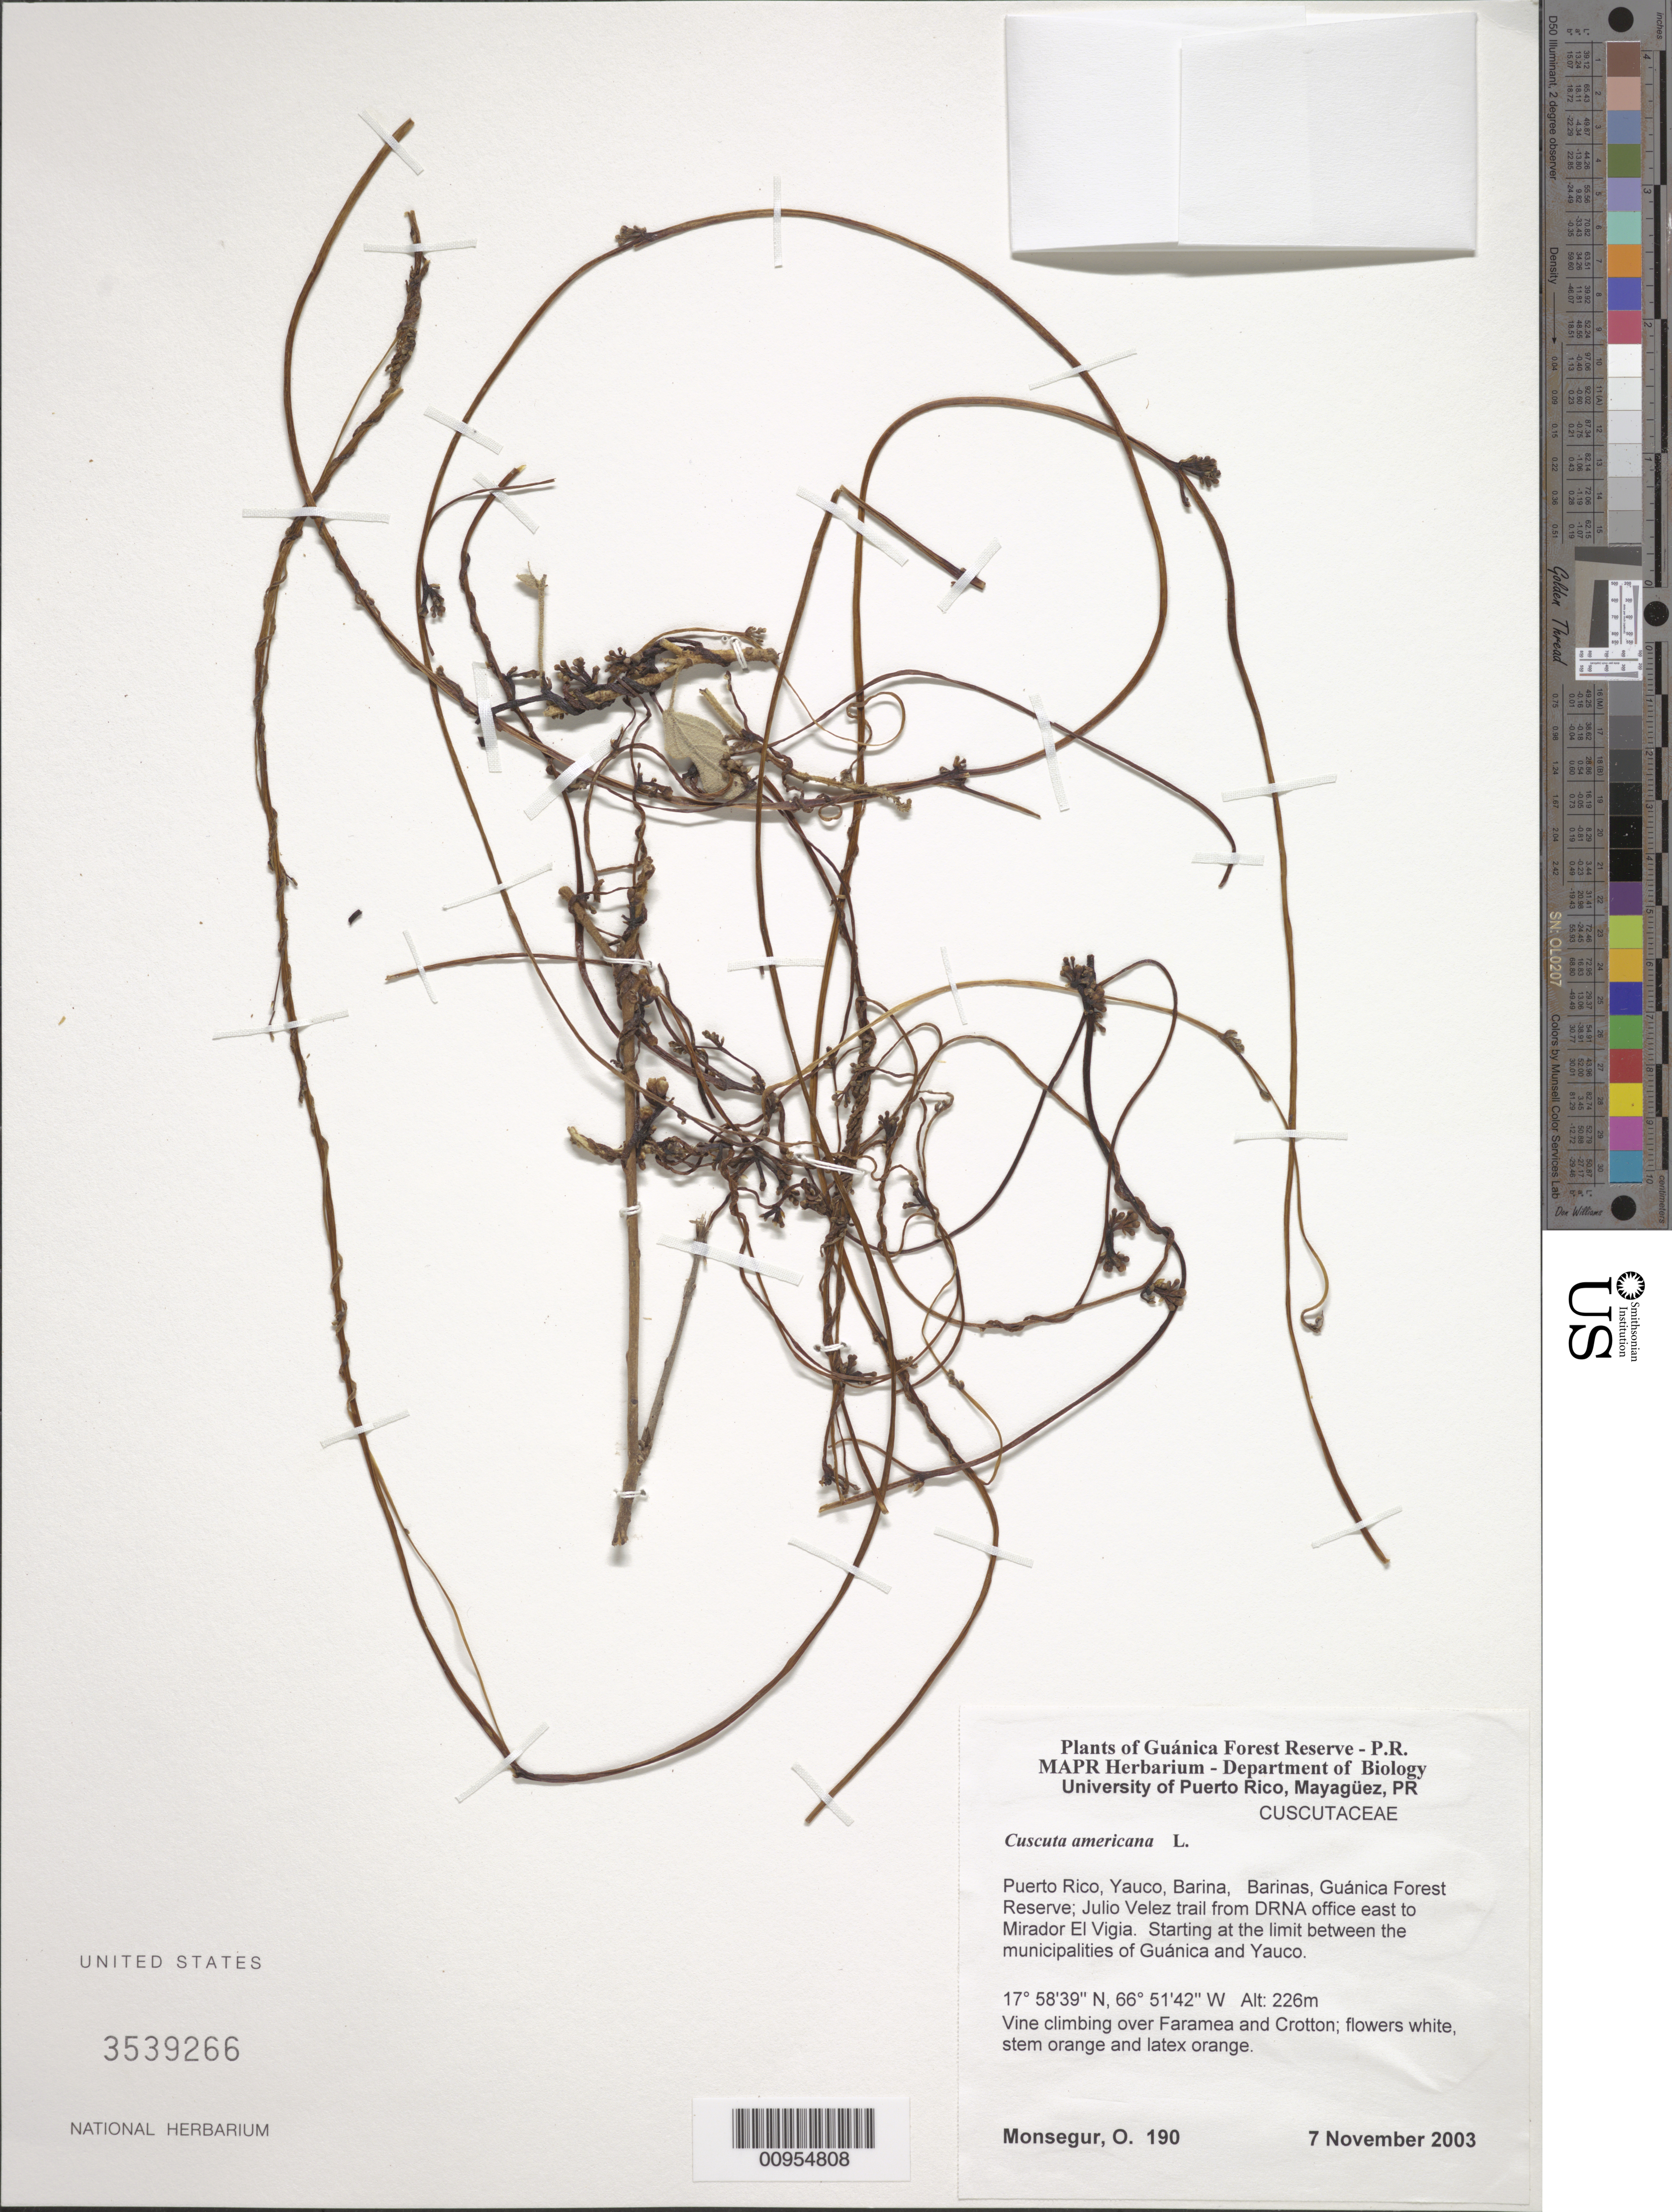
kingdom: Plantae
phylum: Tracheophyta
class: Magnoliopsida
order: Solanales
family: Convolvulaceae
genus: Cuscuta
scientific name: Cuscuta americana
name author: L.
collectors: O. Monsegur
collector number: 190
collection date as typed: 07 Nov 2003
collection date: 2003-11-07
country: Puerto Rico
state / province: Yauco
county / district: Barina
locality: Guánica Forest Reserve; Barinas, Julio Vélez trail from DRNA office east to Mirador El Vigia. Starting at the limit between the municipalities of Guánica and Yauco.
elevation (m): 226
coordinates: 17.5839, 66.51417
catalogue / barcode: US 3539266